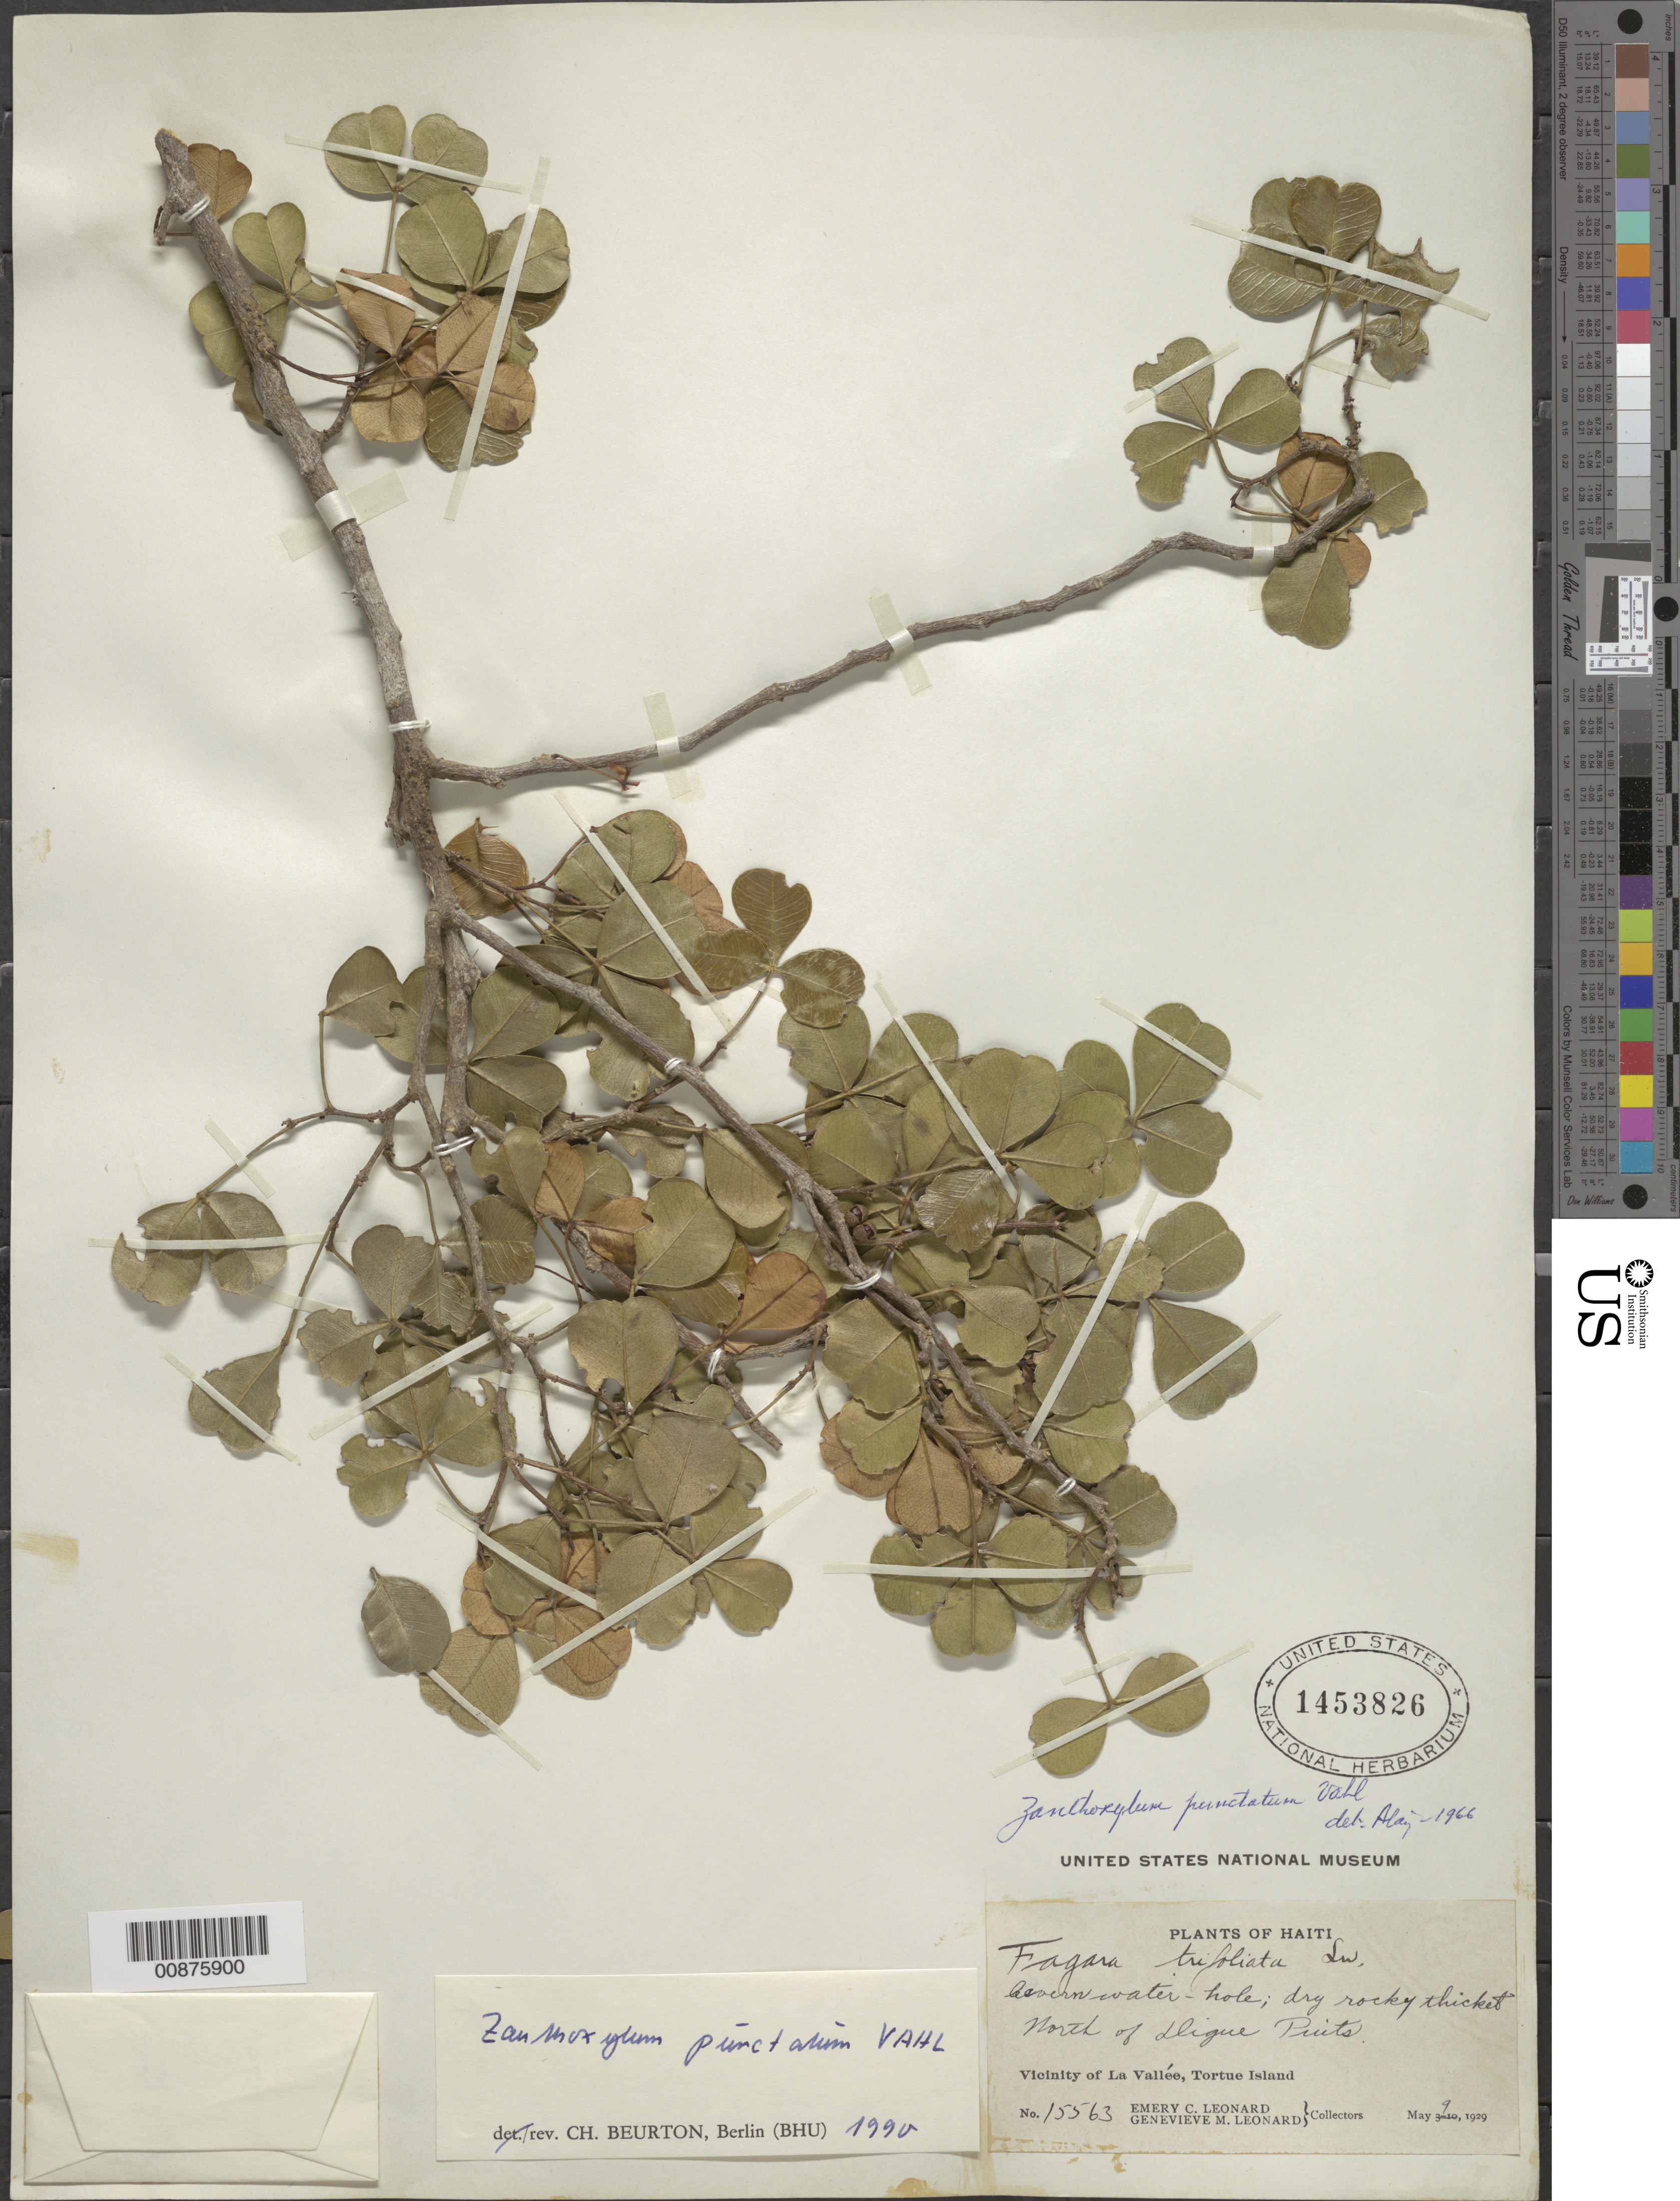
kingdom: Plantae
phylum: Tracheophyta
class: Magnoliopsida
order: Sapindales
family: Rutaceae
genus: Zanthoxylum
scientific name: Zanthoxylum punctatum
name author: Vahl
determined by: Beurton, C.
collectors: E. C. Leonard & G. M. Leonard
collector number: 15563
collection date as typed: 09 May 1929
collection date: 1929-05-09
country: Haiti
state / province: Nord-Ouest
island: Île de la Tortue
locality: Vicinity of La Vallée, N of Digue Puits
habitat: Dry rocky thicket in cavern water hole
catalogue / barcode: US 1453826